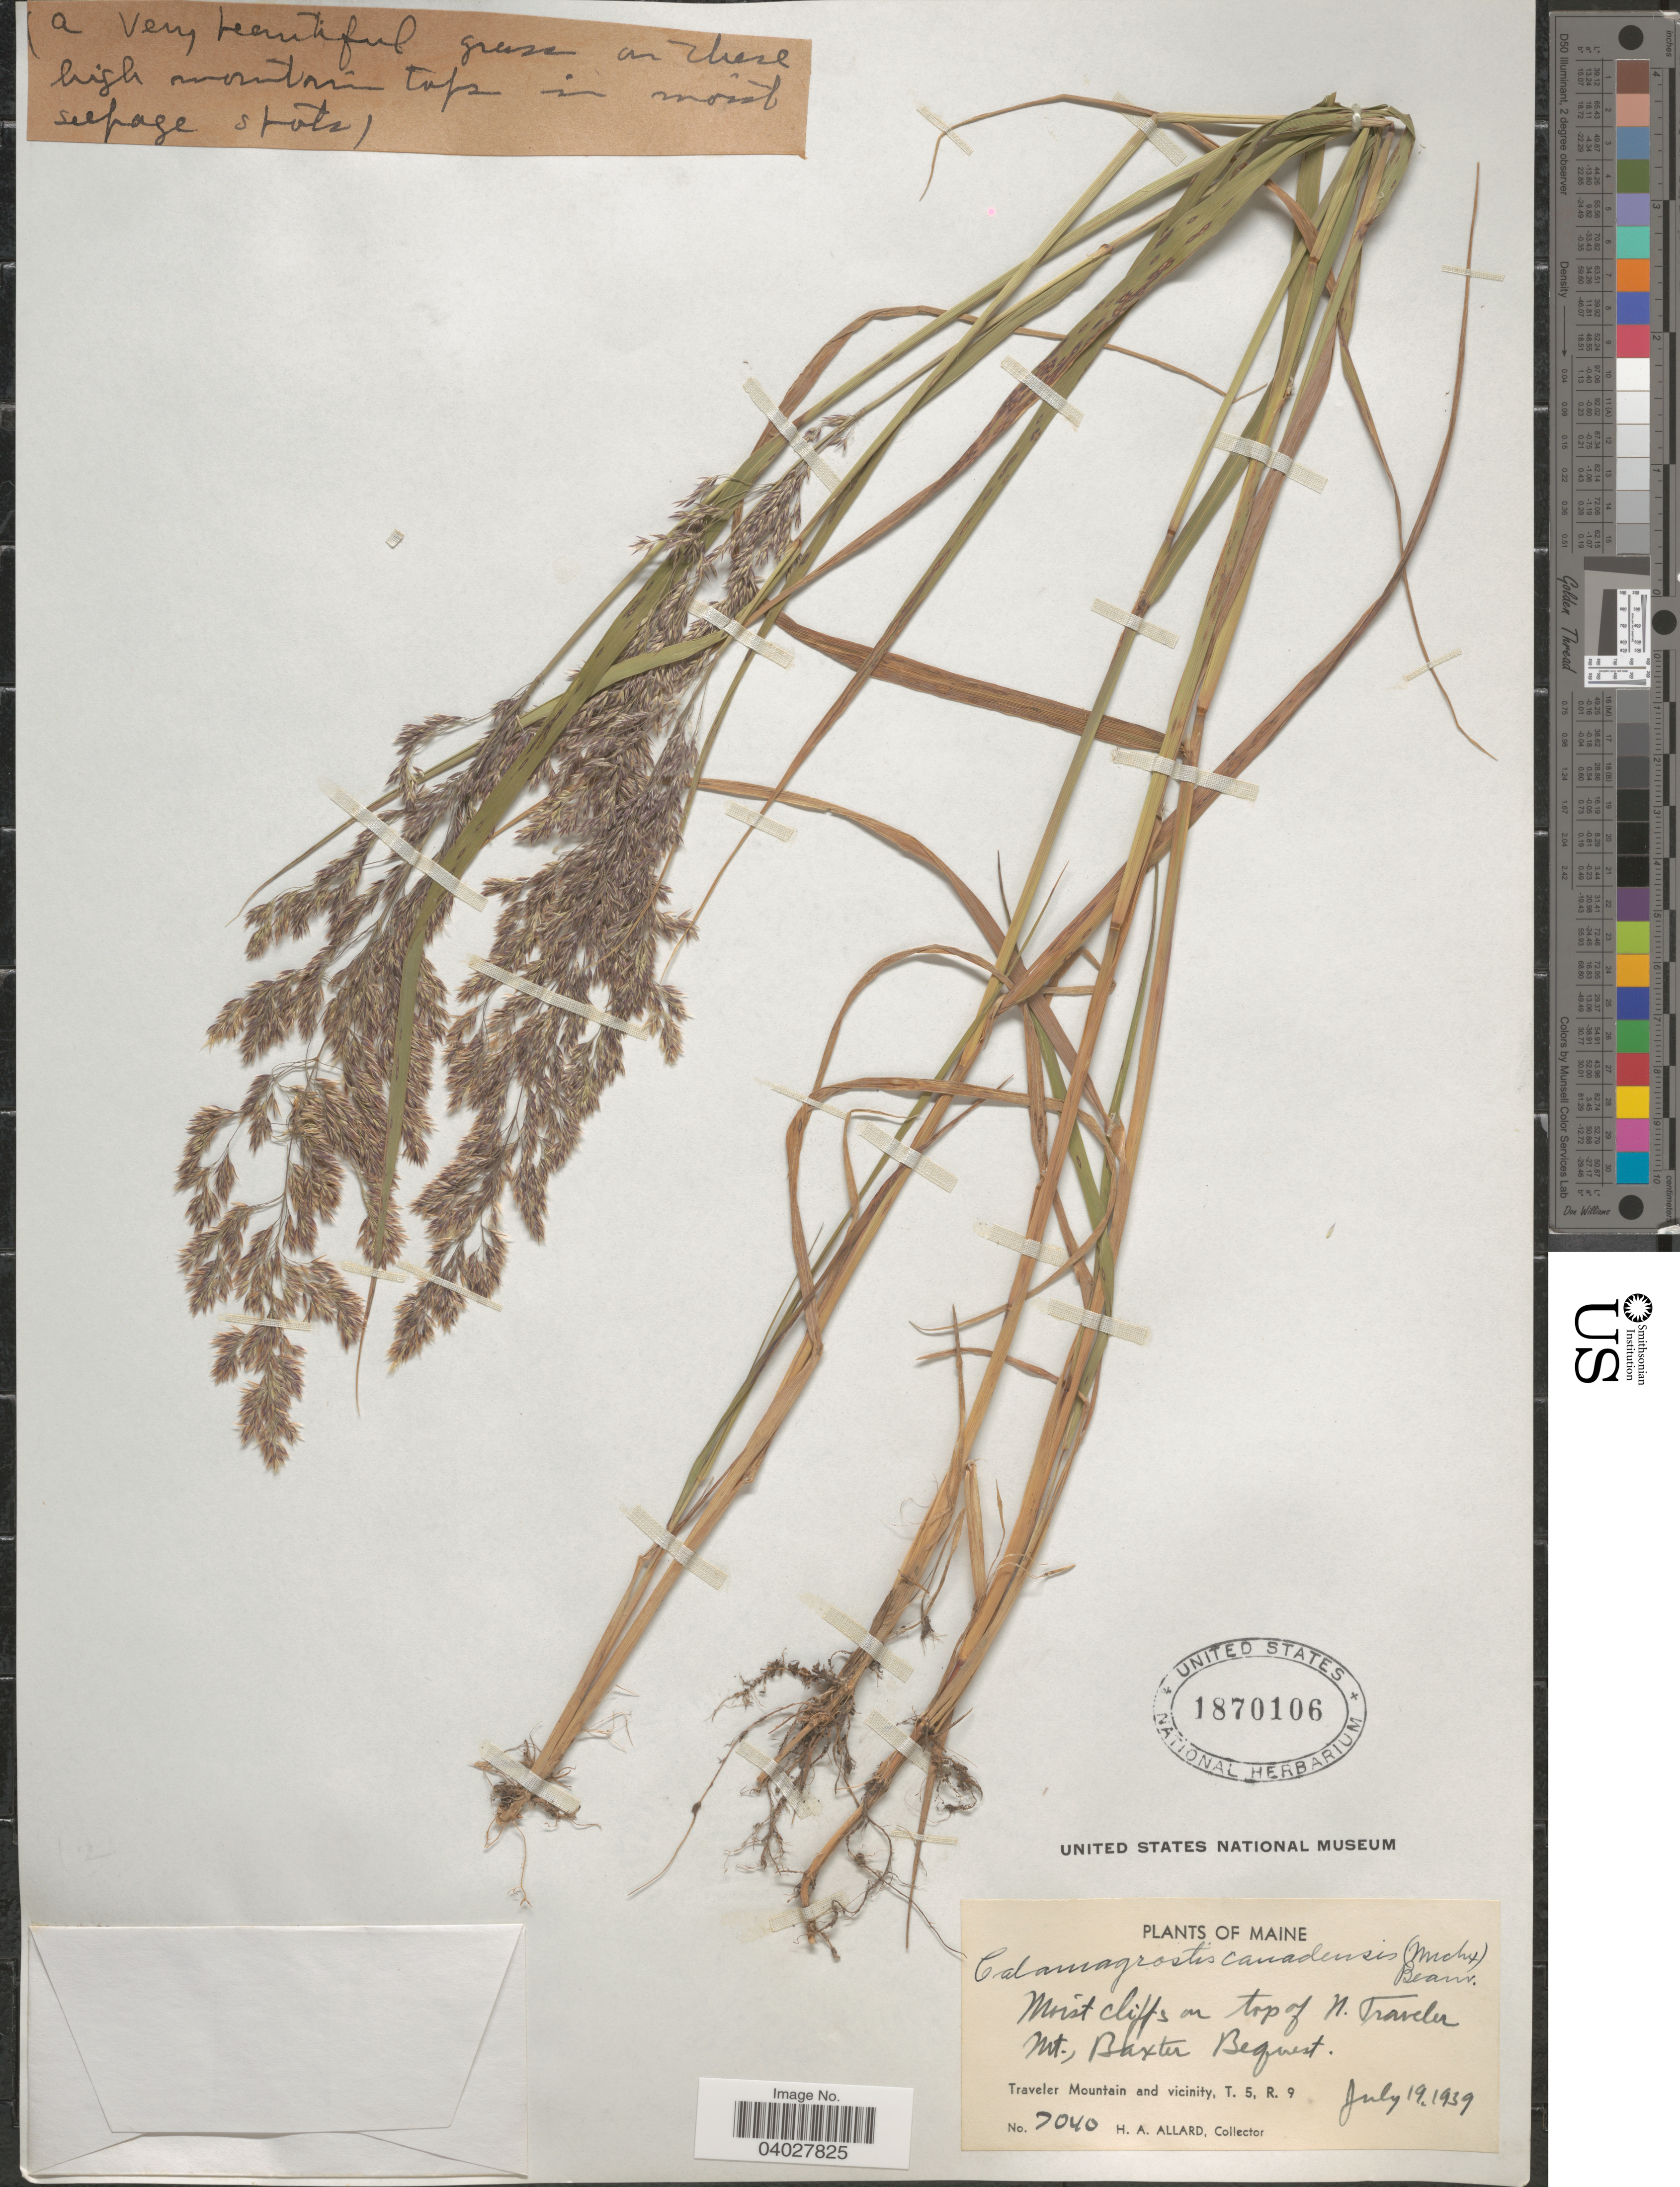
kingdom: Plantae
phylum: Tracheophyta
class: Liliopsida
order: Poales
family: Poaceae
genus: Calamagrostis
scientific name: Calamagrostis canadensis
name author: (Michx.) P. Beauv.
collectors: H. A. Allard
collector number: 7040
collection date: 1939-07-19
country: United States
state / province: Maine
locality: Moist cliffs on top of N. Traveler Mt., Baxter Bequest. Traveler Mountain and vicinity, T. 5, R. 9.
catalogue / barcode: US 1870106